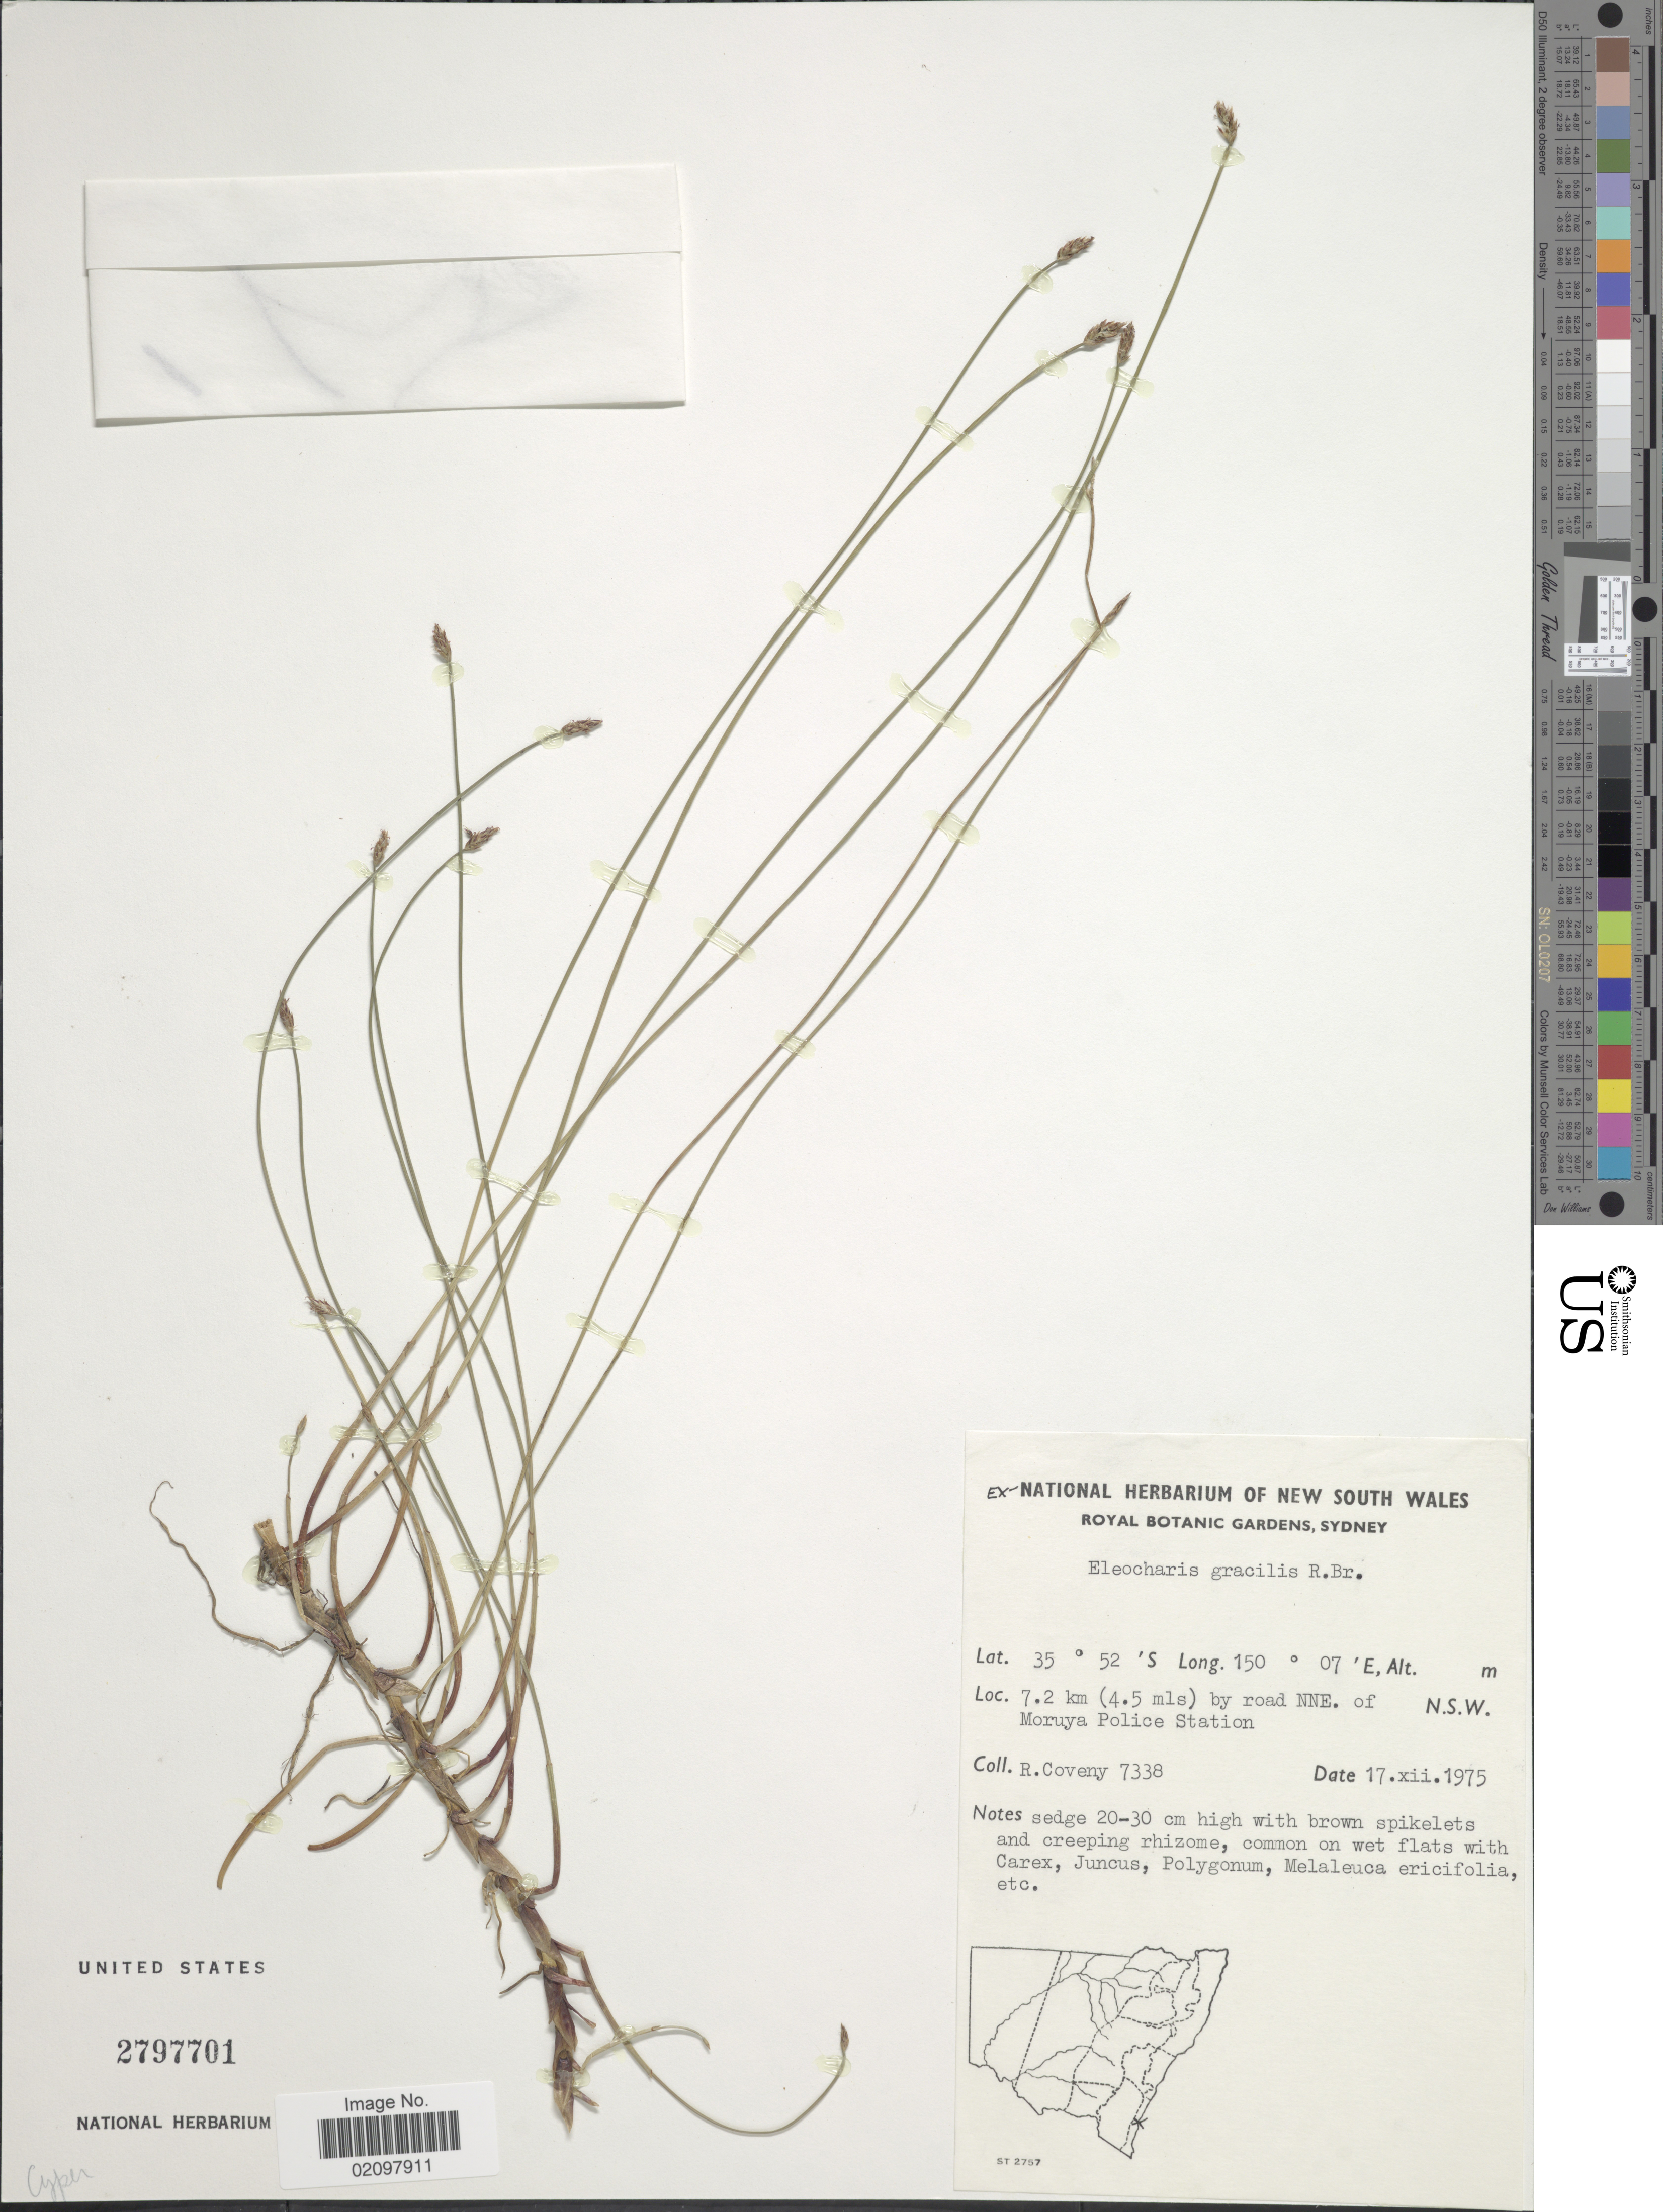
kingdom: Plantae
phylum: Tracheophyta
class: Liliopsida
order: Poales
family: Cyperaceae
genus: Eleocharis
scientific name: Eleocharis gracilis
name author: R. Br.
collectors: R. Coveny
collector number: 7338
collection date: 1975-12-17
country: Australia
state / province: New South Wales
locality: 7.2 km (4.5 mls) by road NNE. of Moruya Police Station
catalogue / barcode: US 2797701